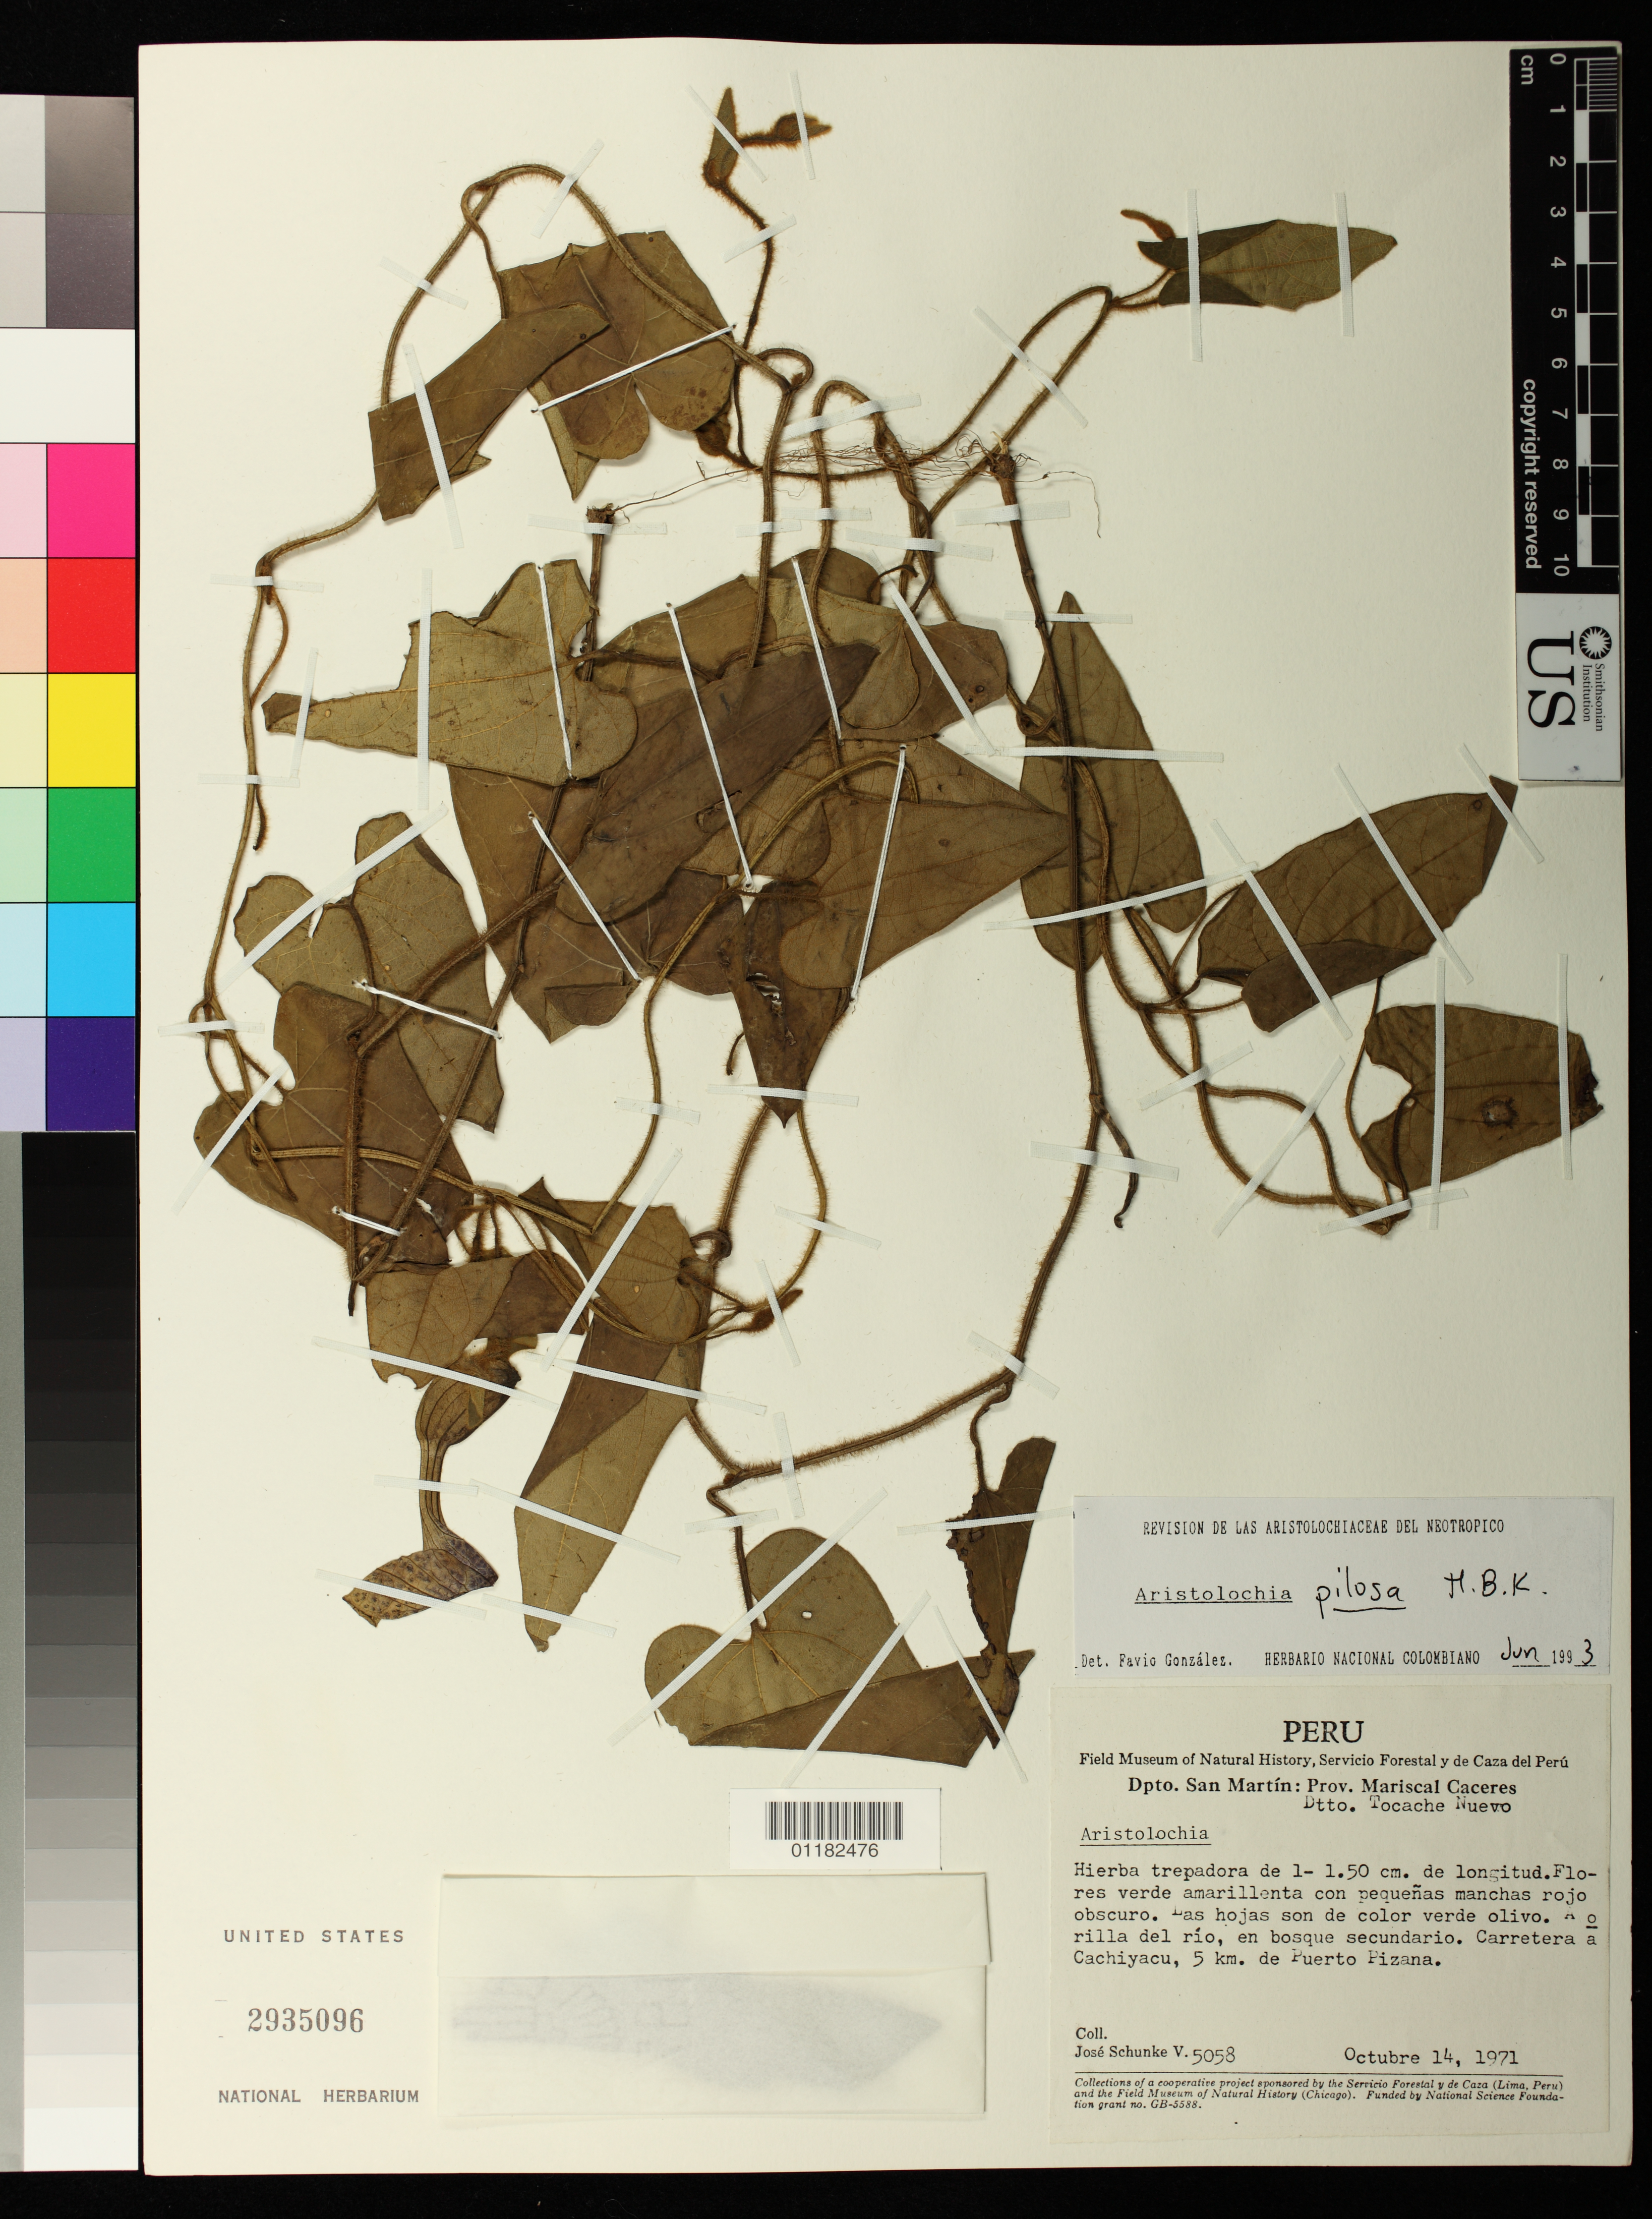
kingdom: Plantae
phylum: Tracheophyta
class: Magnoliopsida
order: Piperales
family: Aristolochiaceae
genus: Aristolochia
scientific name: Aristolochia pilosa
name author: Kunth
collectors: J. Schunke Vigo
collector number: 5058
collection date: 1971-10-14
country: Peru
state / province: San Martín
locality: Dpto. San Martin Prov. Mariscal Caceres Dtto. Tocache Nuevo Carretera a Cachiyacu, 5 km de Puerto Pizana.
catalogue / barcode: US 2935096